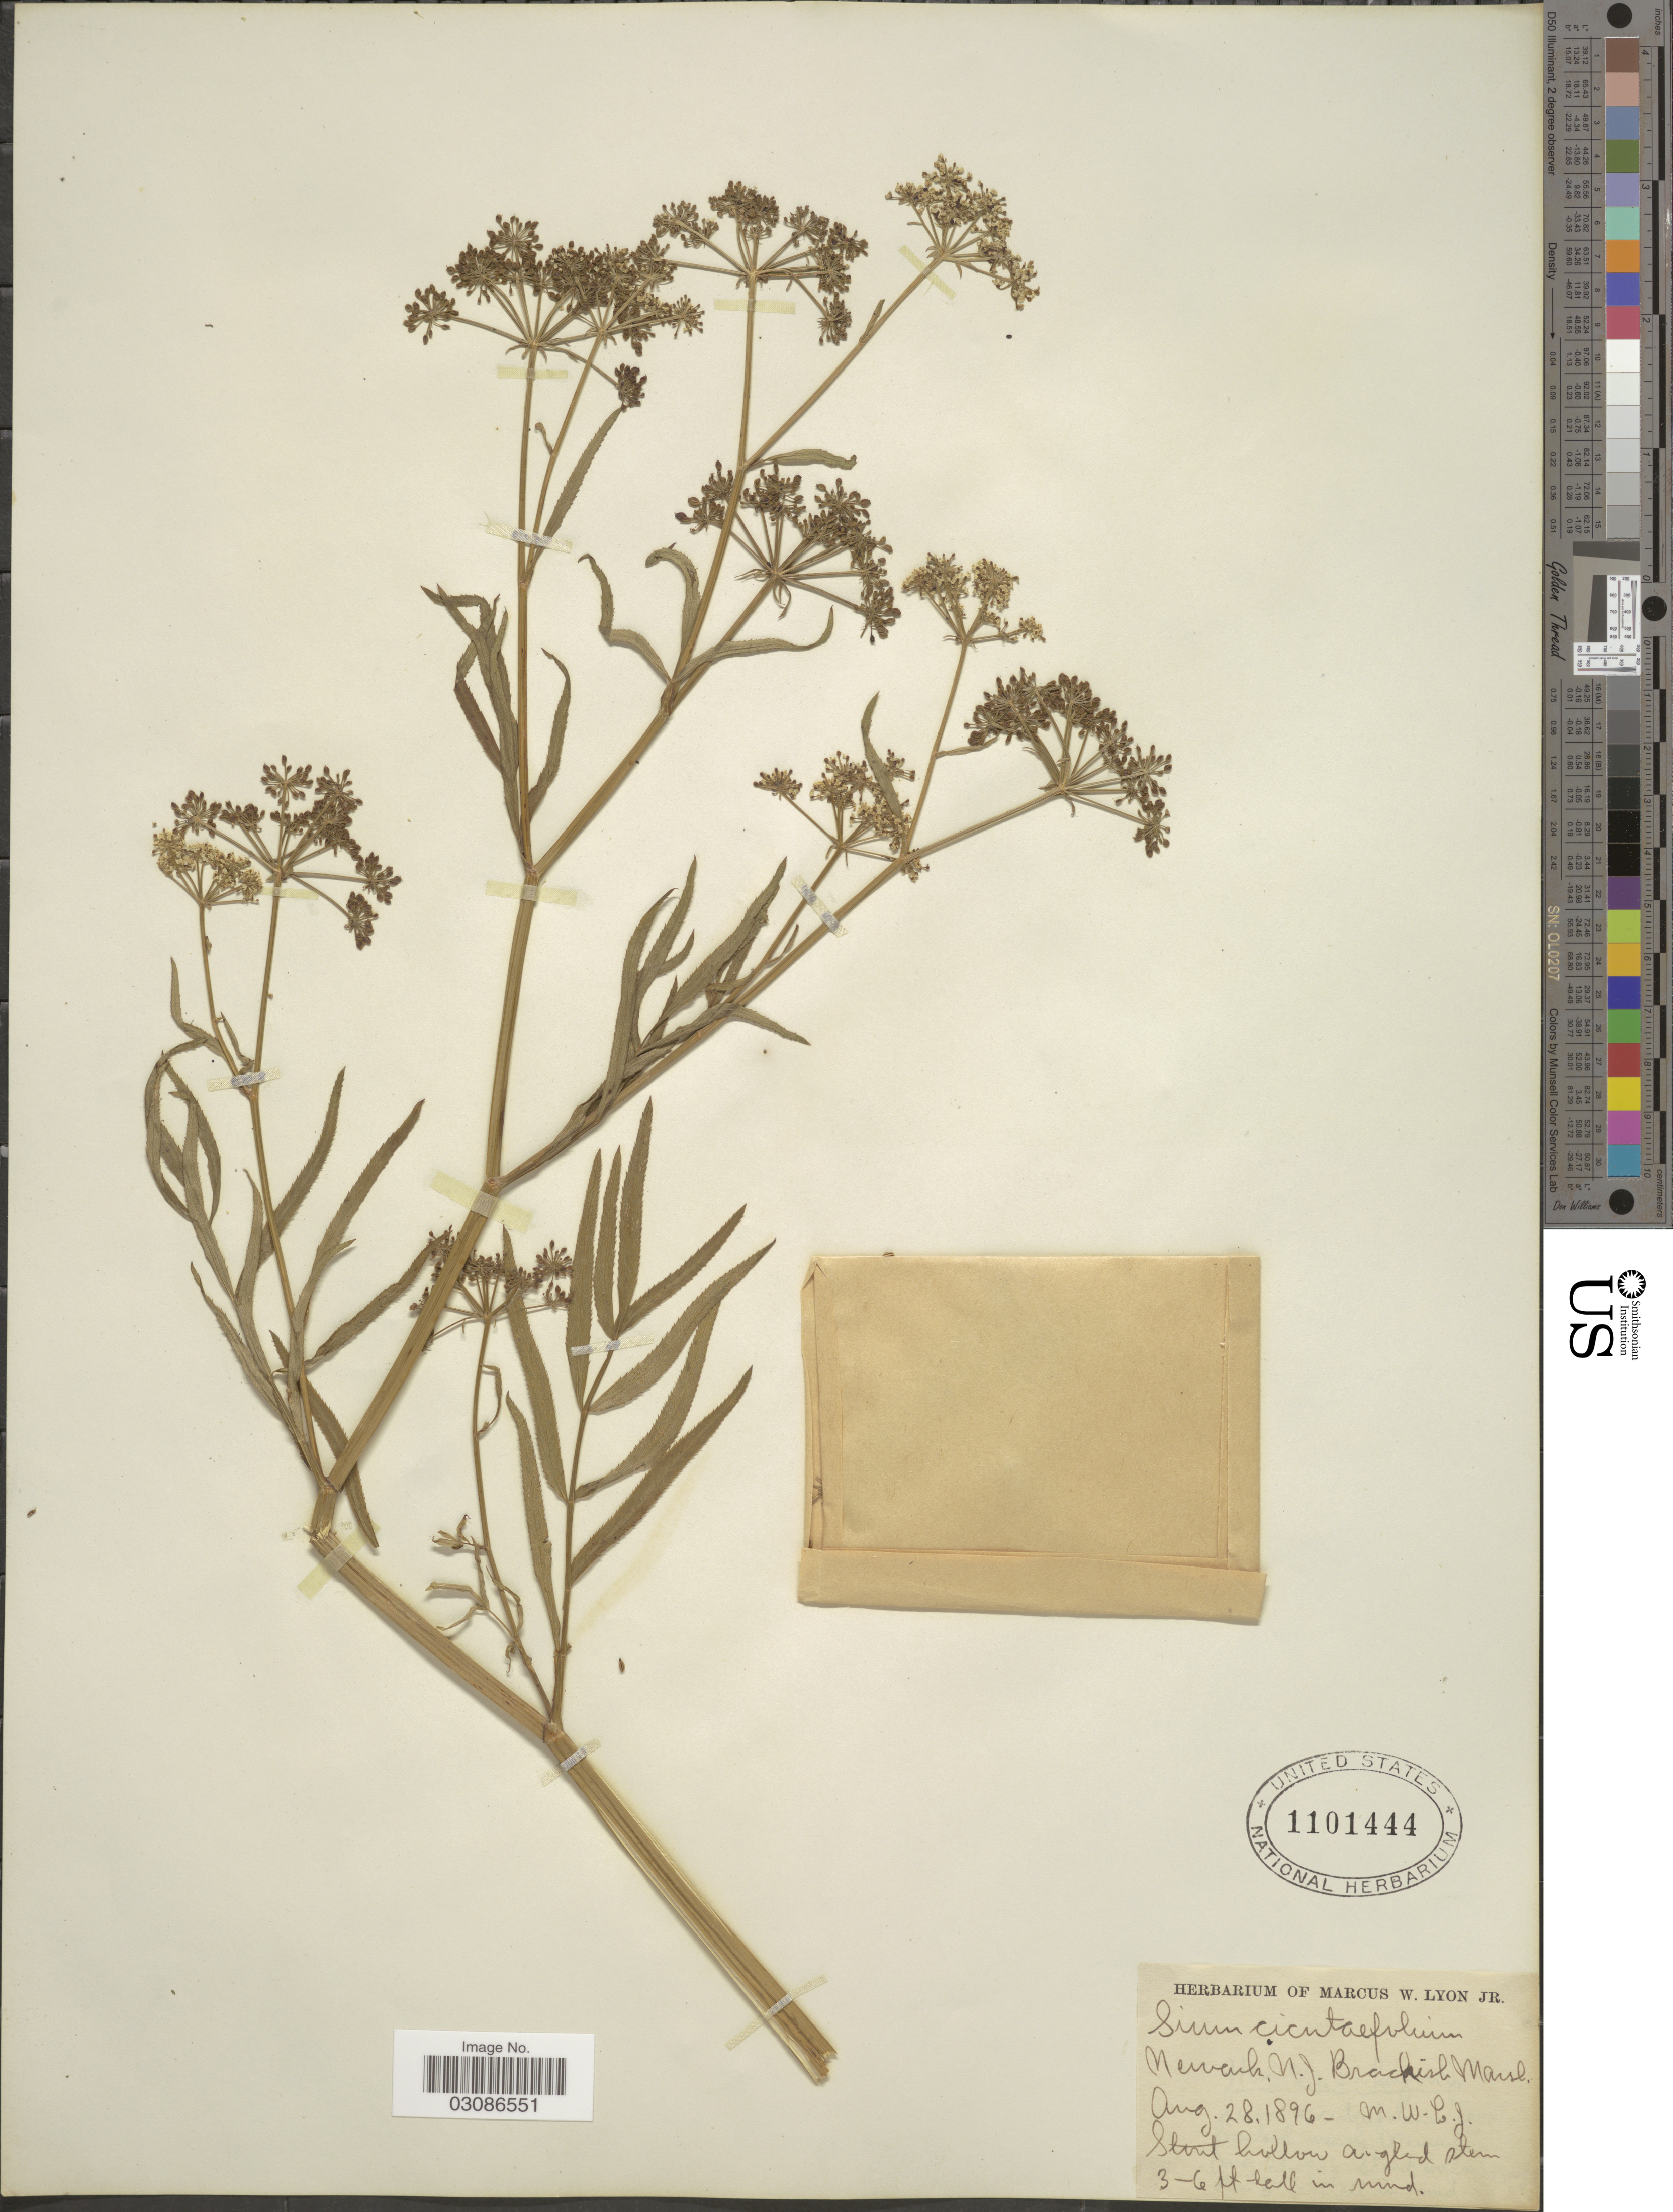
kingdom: Plantae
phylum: Tracheophyta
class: Magnoliopsida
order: Apiales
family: Apiaceae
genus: Sium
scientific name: Sium suave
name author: Walter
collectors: M. W. Lyon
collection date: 1896-08-28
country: United States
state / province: New Jersey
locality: Newark, N.J.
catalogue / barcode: US 1101444